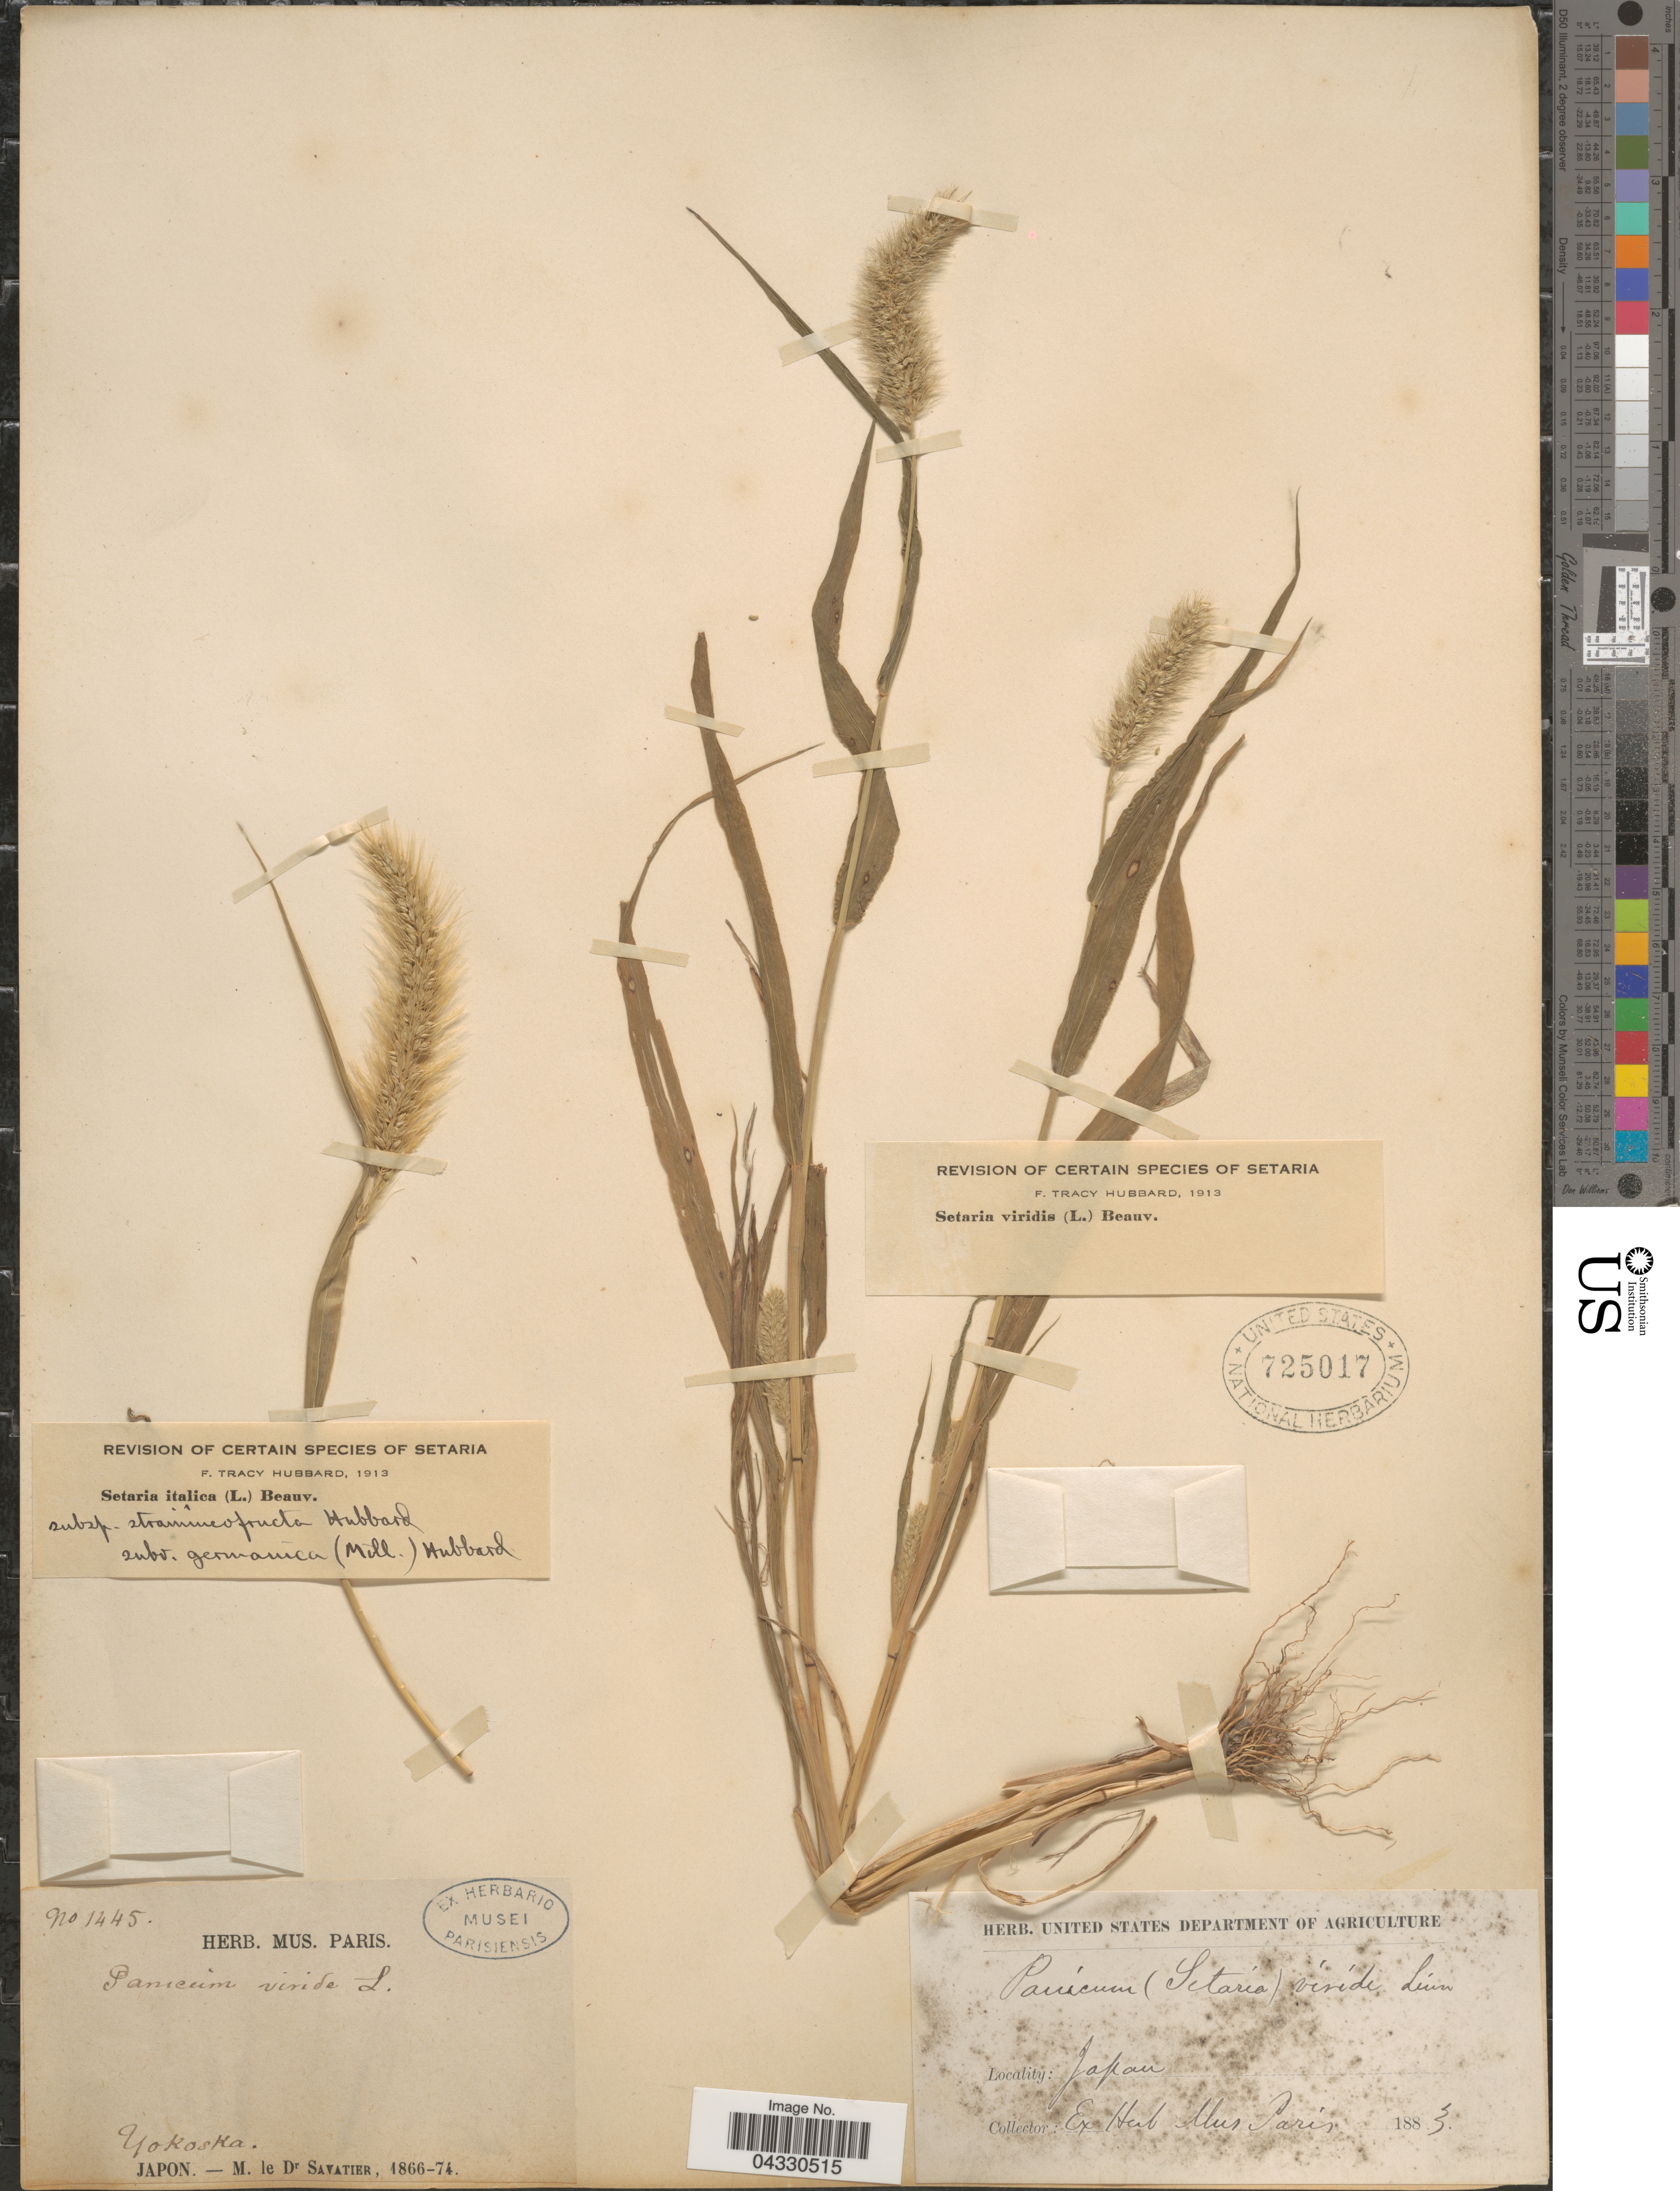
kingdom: Plantae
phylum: Tracheophyta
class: Liliopsida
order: Poales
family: Poaceae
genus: Setaria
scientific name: Setaria viridis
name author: (L.) P. Beauv.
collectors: M. Savatier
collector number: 1445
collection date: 1866/1874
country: Japan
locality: Yokoska.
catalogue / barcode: US 725017